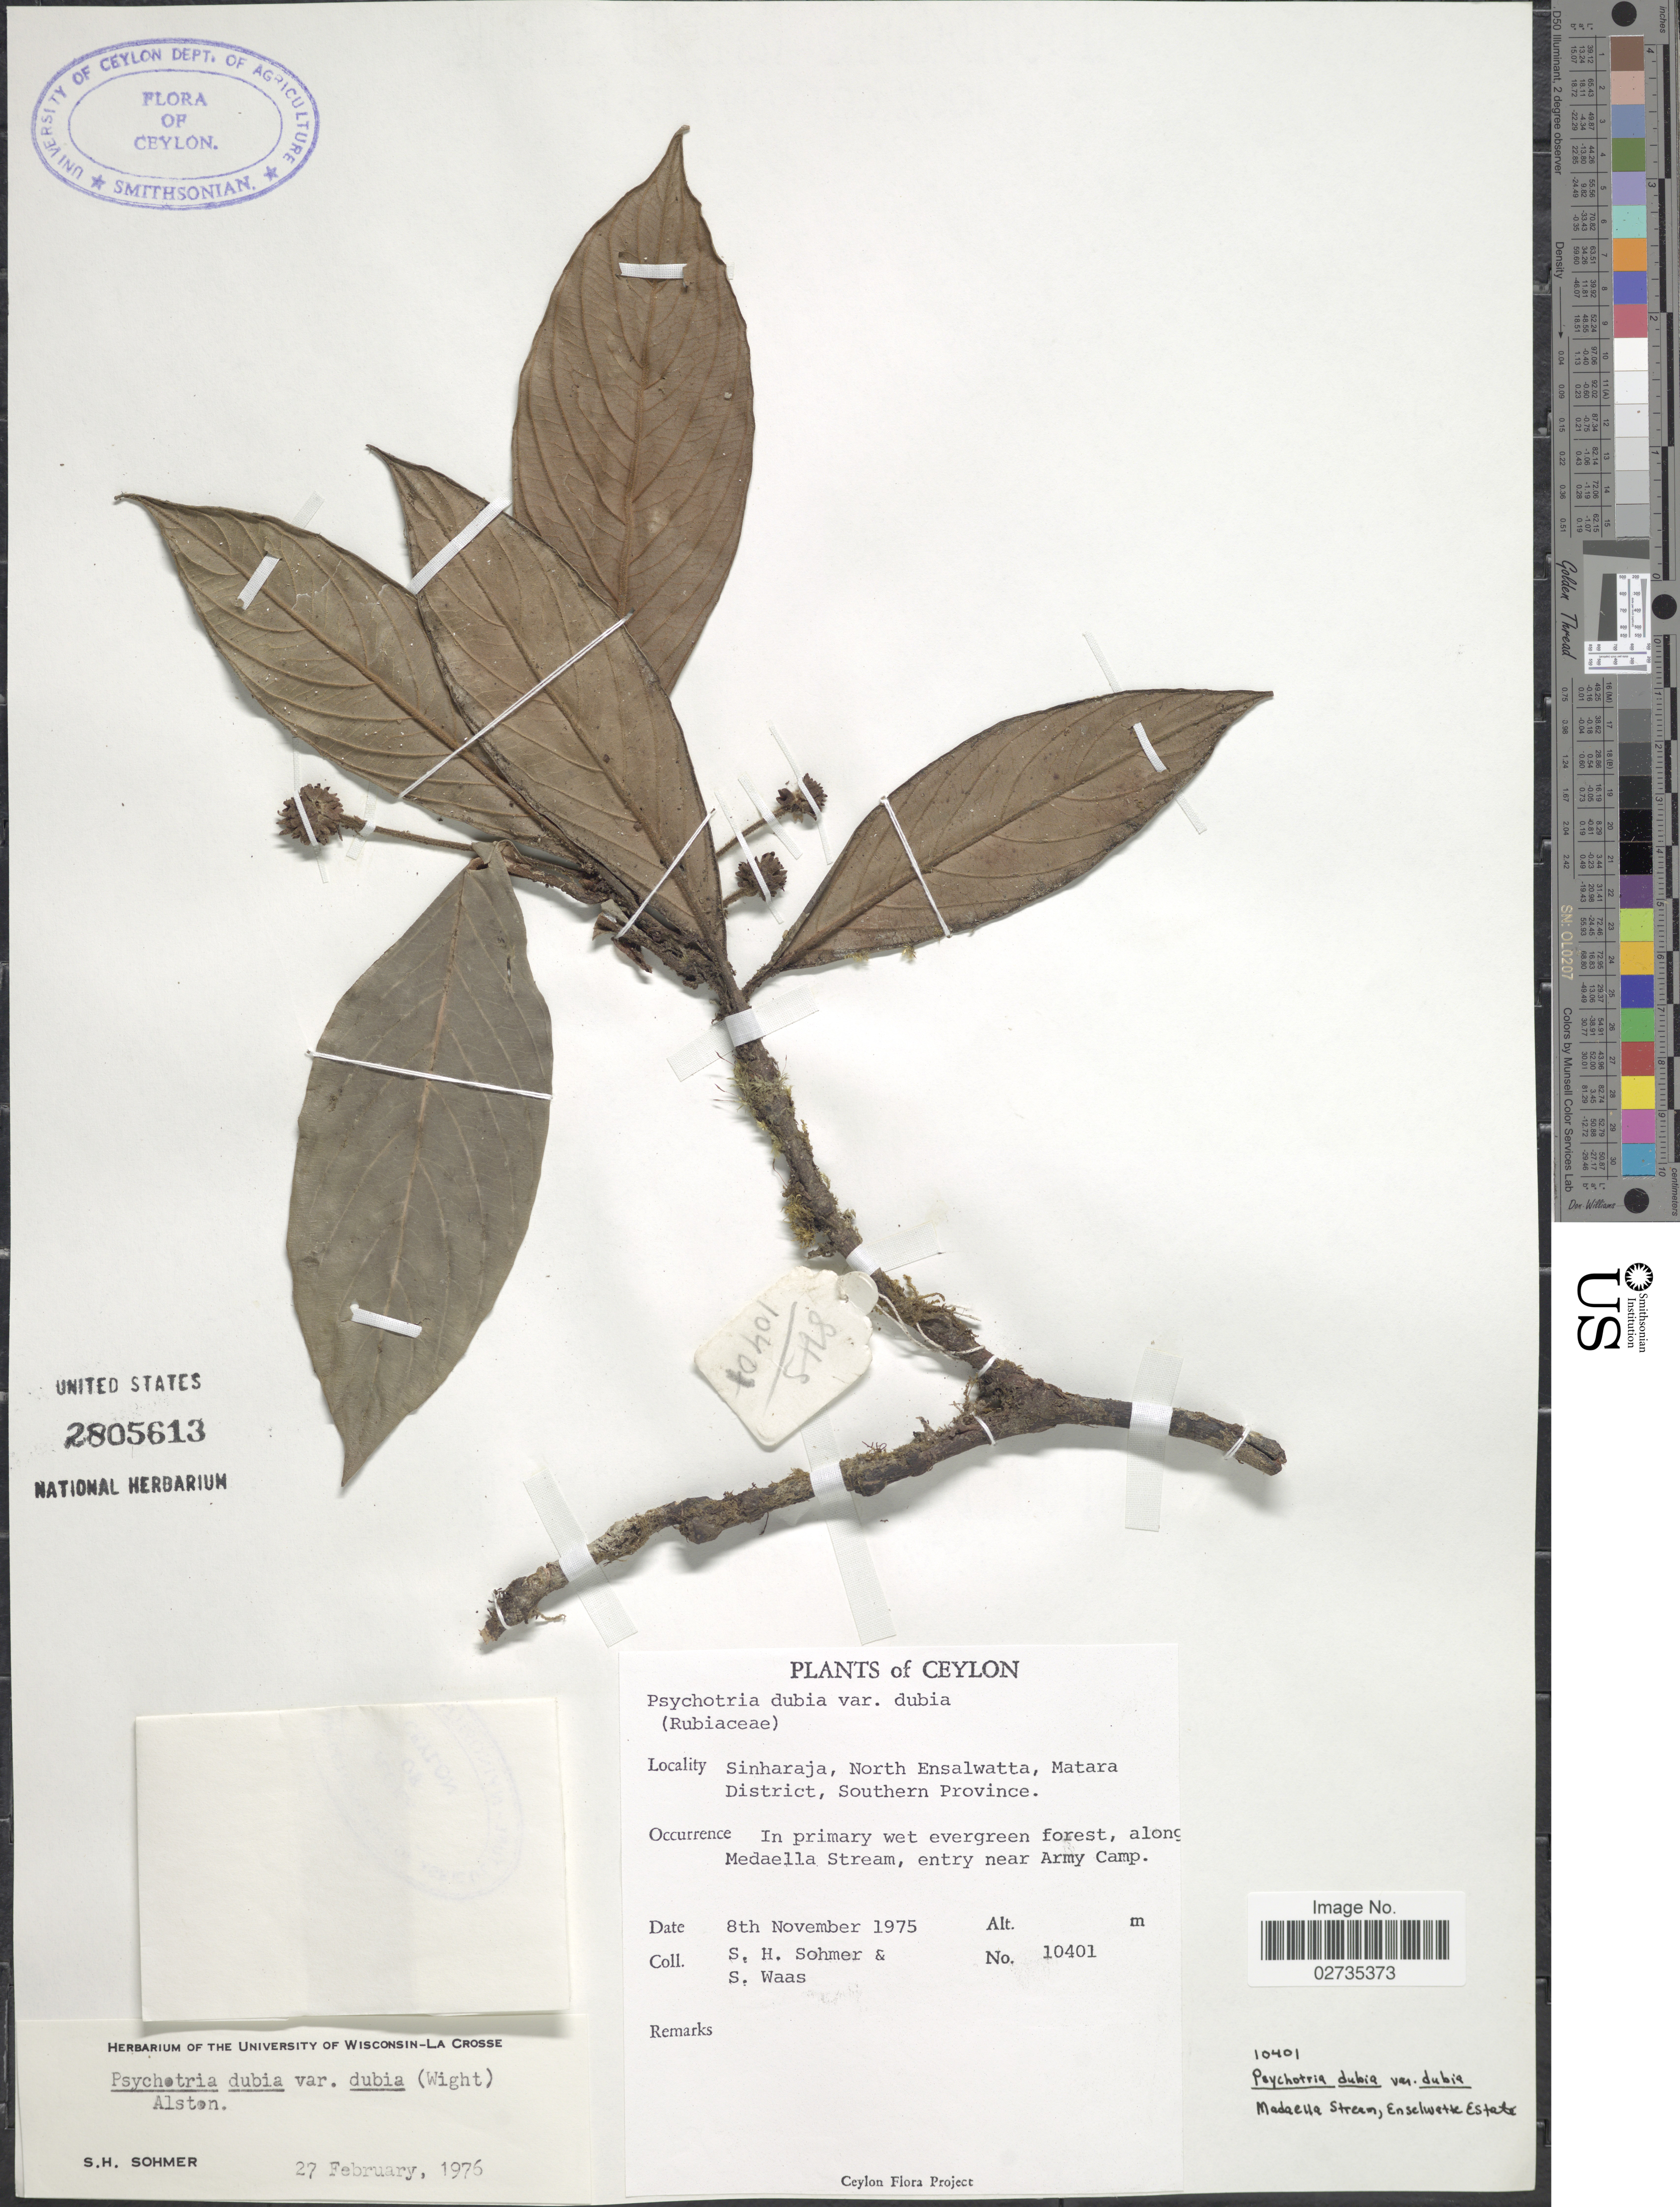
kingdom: Plantae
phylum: Tracheophyta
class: Magnoliopsida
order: Gentianales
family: Rubiaceae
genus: Psychotria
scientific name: Psychotria dubia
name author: (Wight) Alston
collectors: S. H. Sohmer & S. Waas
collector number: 10401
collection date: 1975-11-08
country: Sri Lanka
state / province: Southern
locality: Ceylon, Sinharaja, North Ensalwatta, Matara District, Southern Province, along Medaella Stream, entry near Army Camp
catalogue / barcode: US 2805613